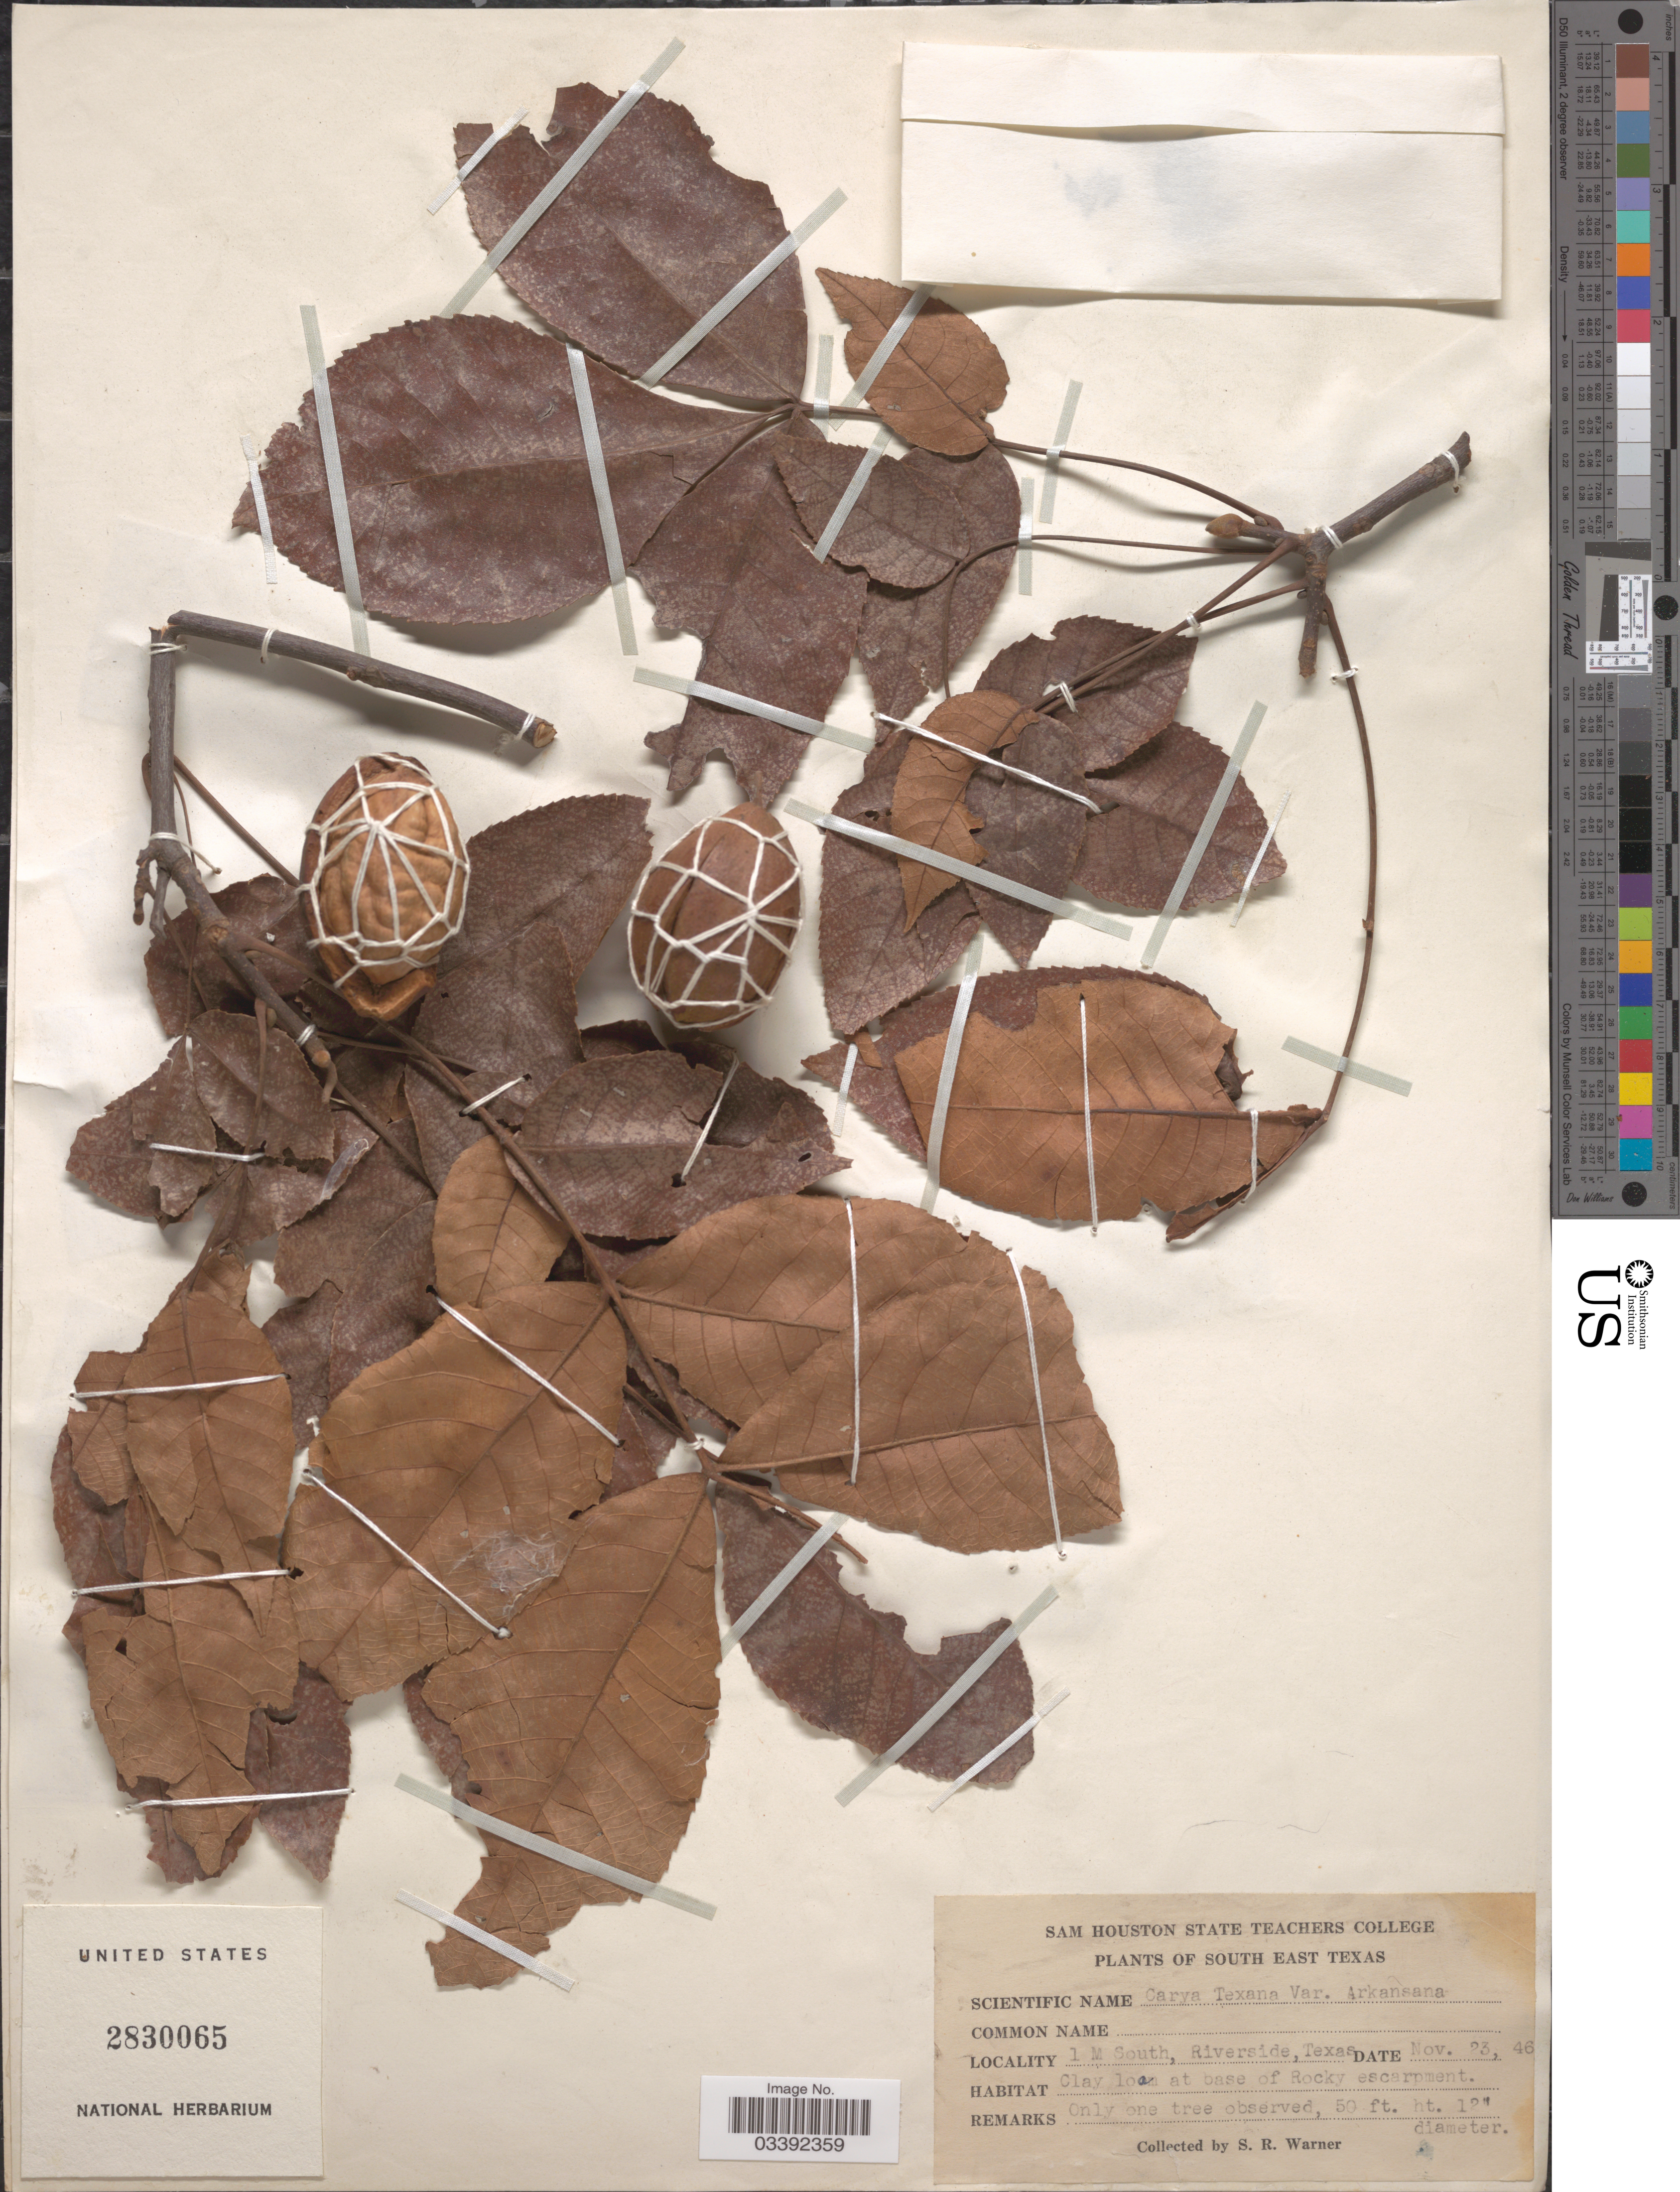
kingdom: Plantae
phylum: Tracheophyta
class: Magnoliopsida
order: Fagales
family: Juglandaceae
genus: Carya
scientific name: Carya texana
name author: Buckley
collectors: S. Warner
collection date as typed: Transcribed d/m/y: 23/11/46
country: United States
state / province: Texas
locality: South East Texas. 1 M South, Riverside. At base of Rocky escarpment.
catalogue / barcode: US 2830065